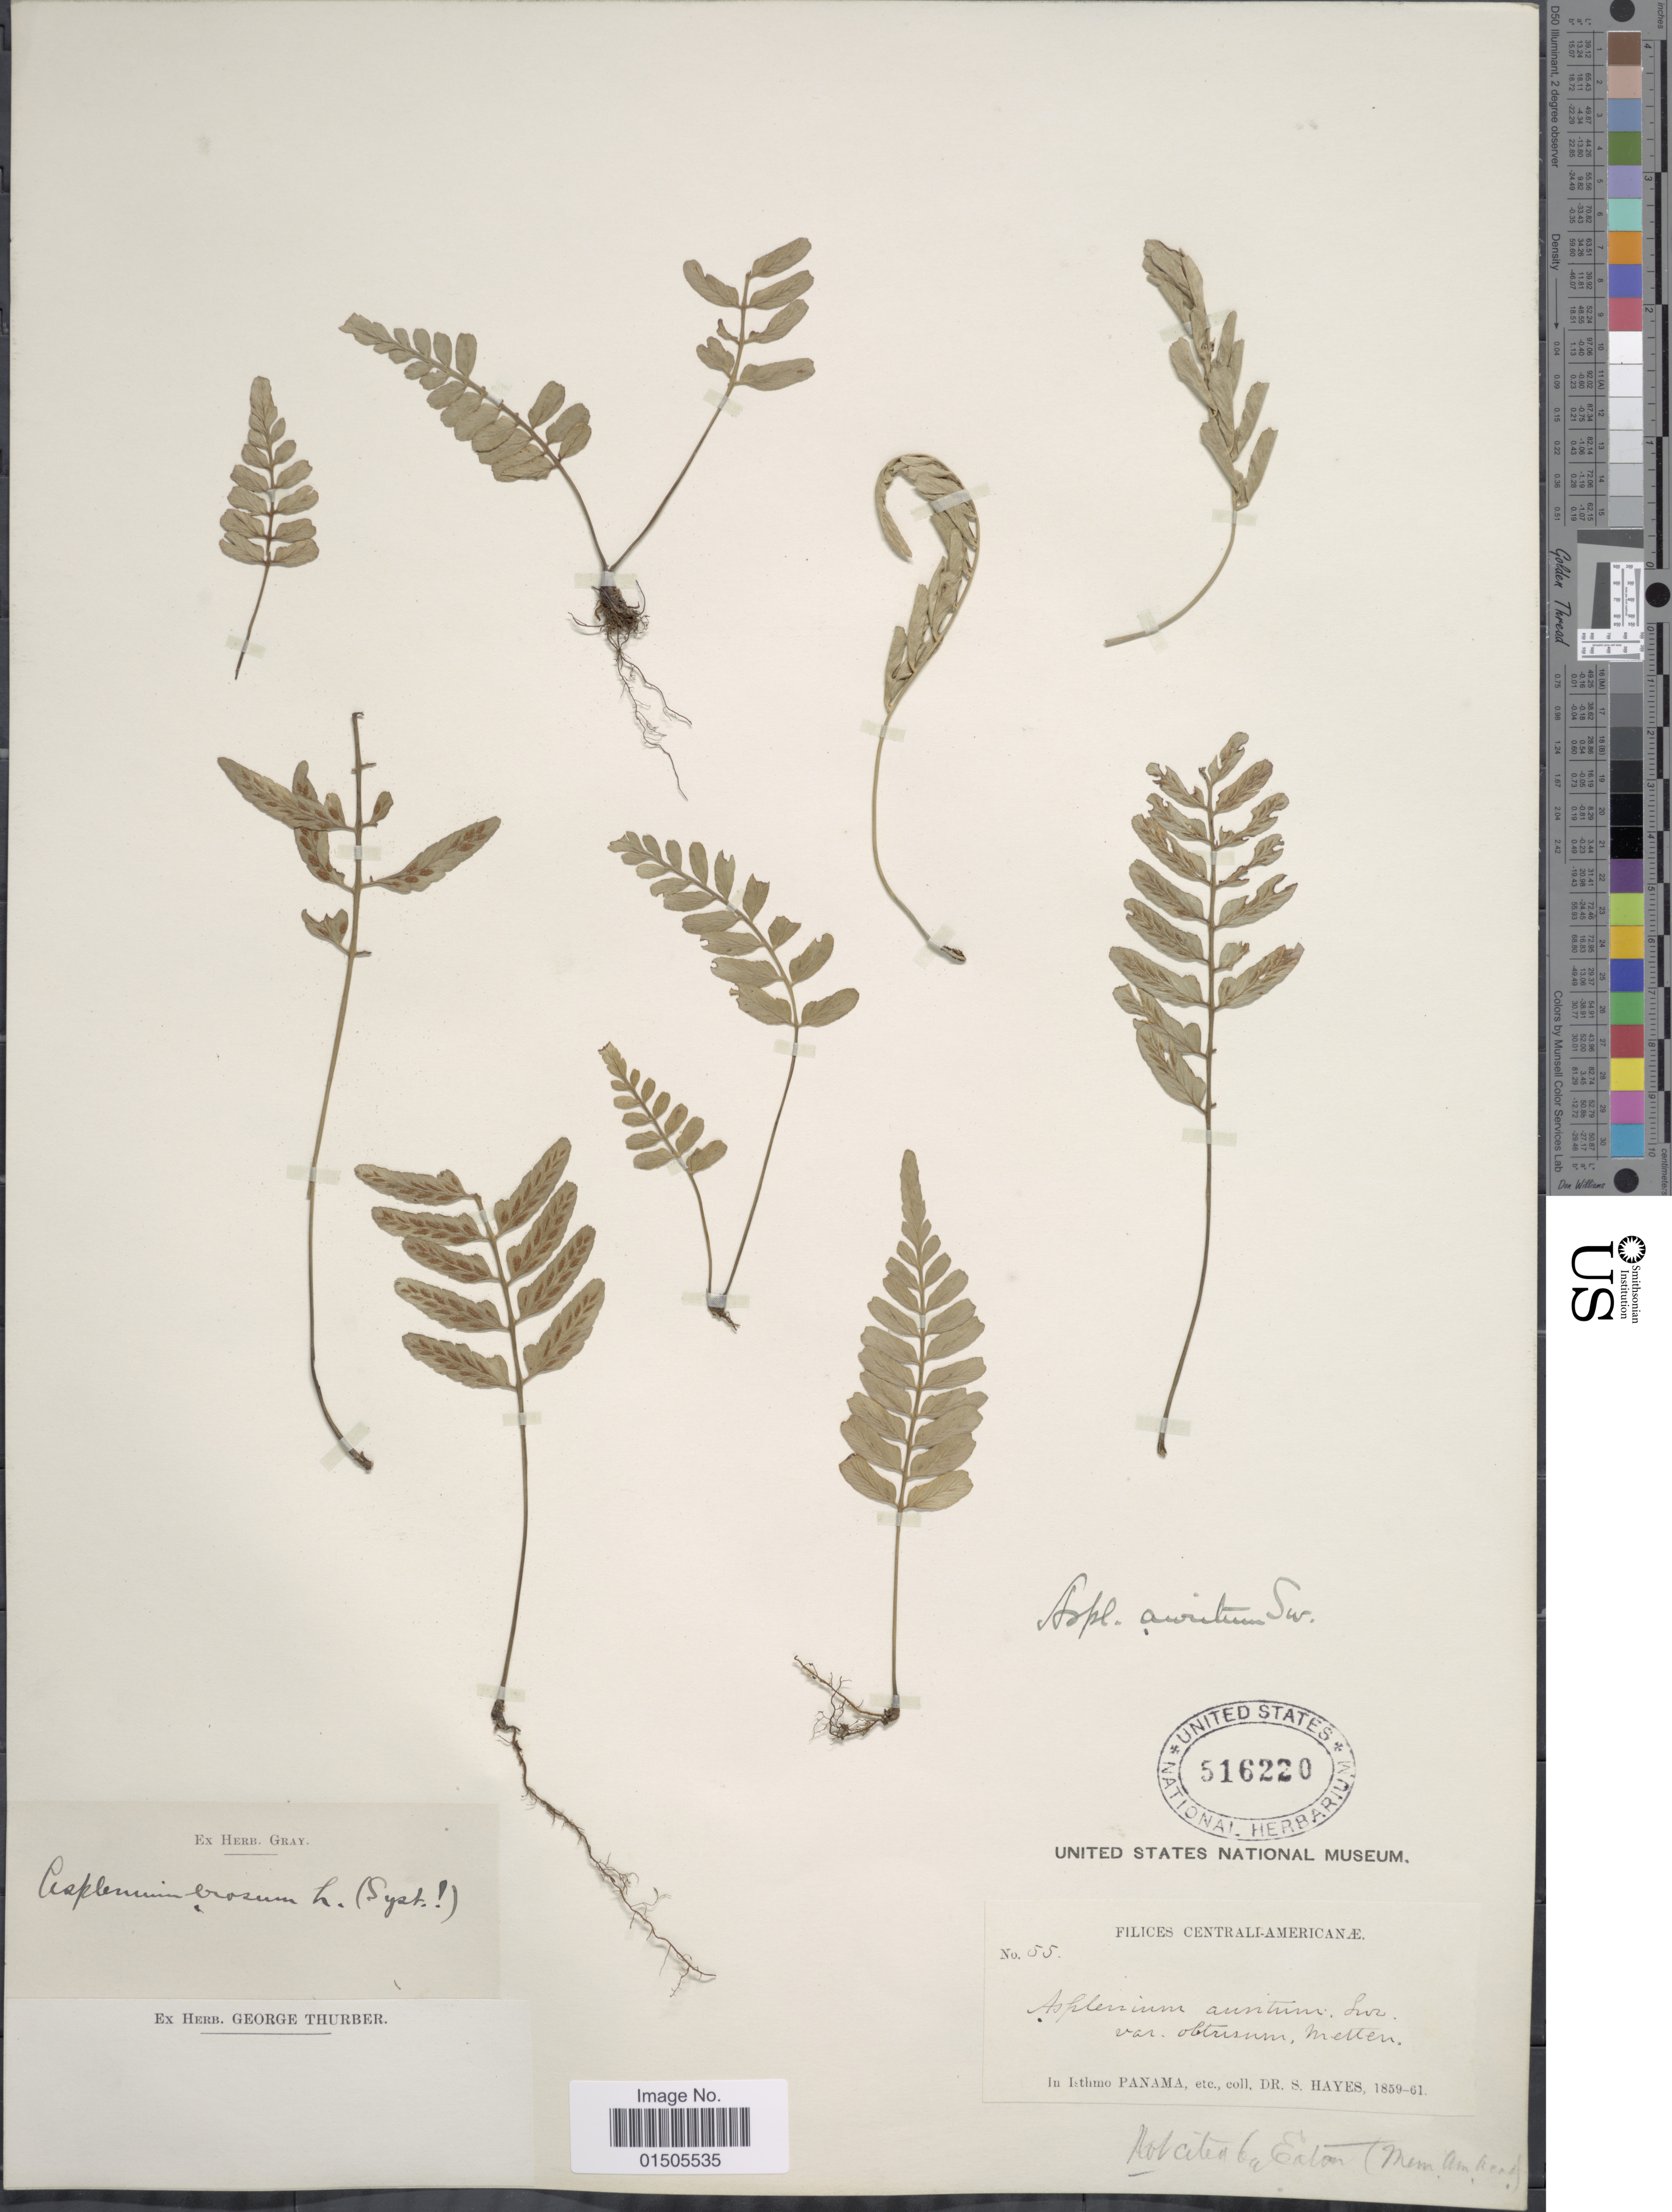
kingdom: Plantae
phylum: Tracheophyta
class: Polypodiopsida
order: Polypodiales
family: Aspleniaceae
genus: Asplenium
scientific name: Asplenium auritum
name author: Sw.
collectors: S. Hayes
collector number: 55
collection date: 1859/1861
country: Panama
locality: In Isthmo Panama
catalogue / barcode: US 516220